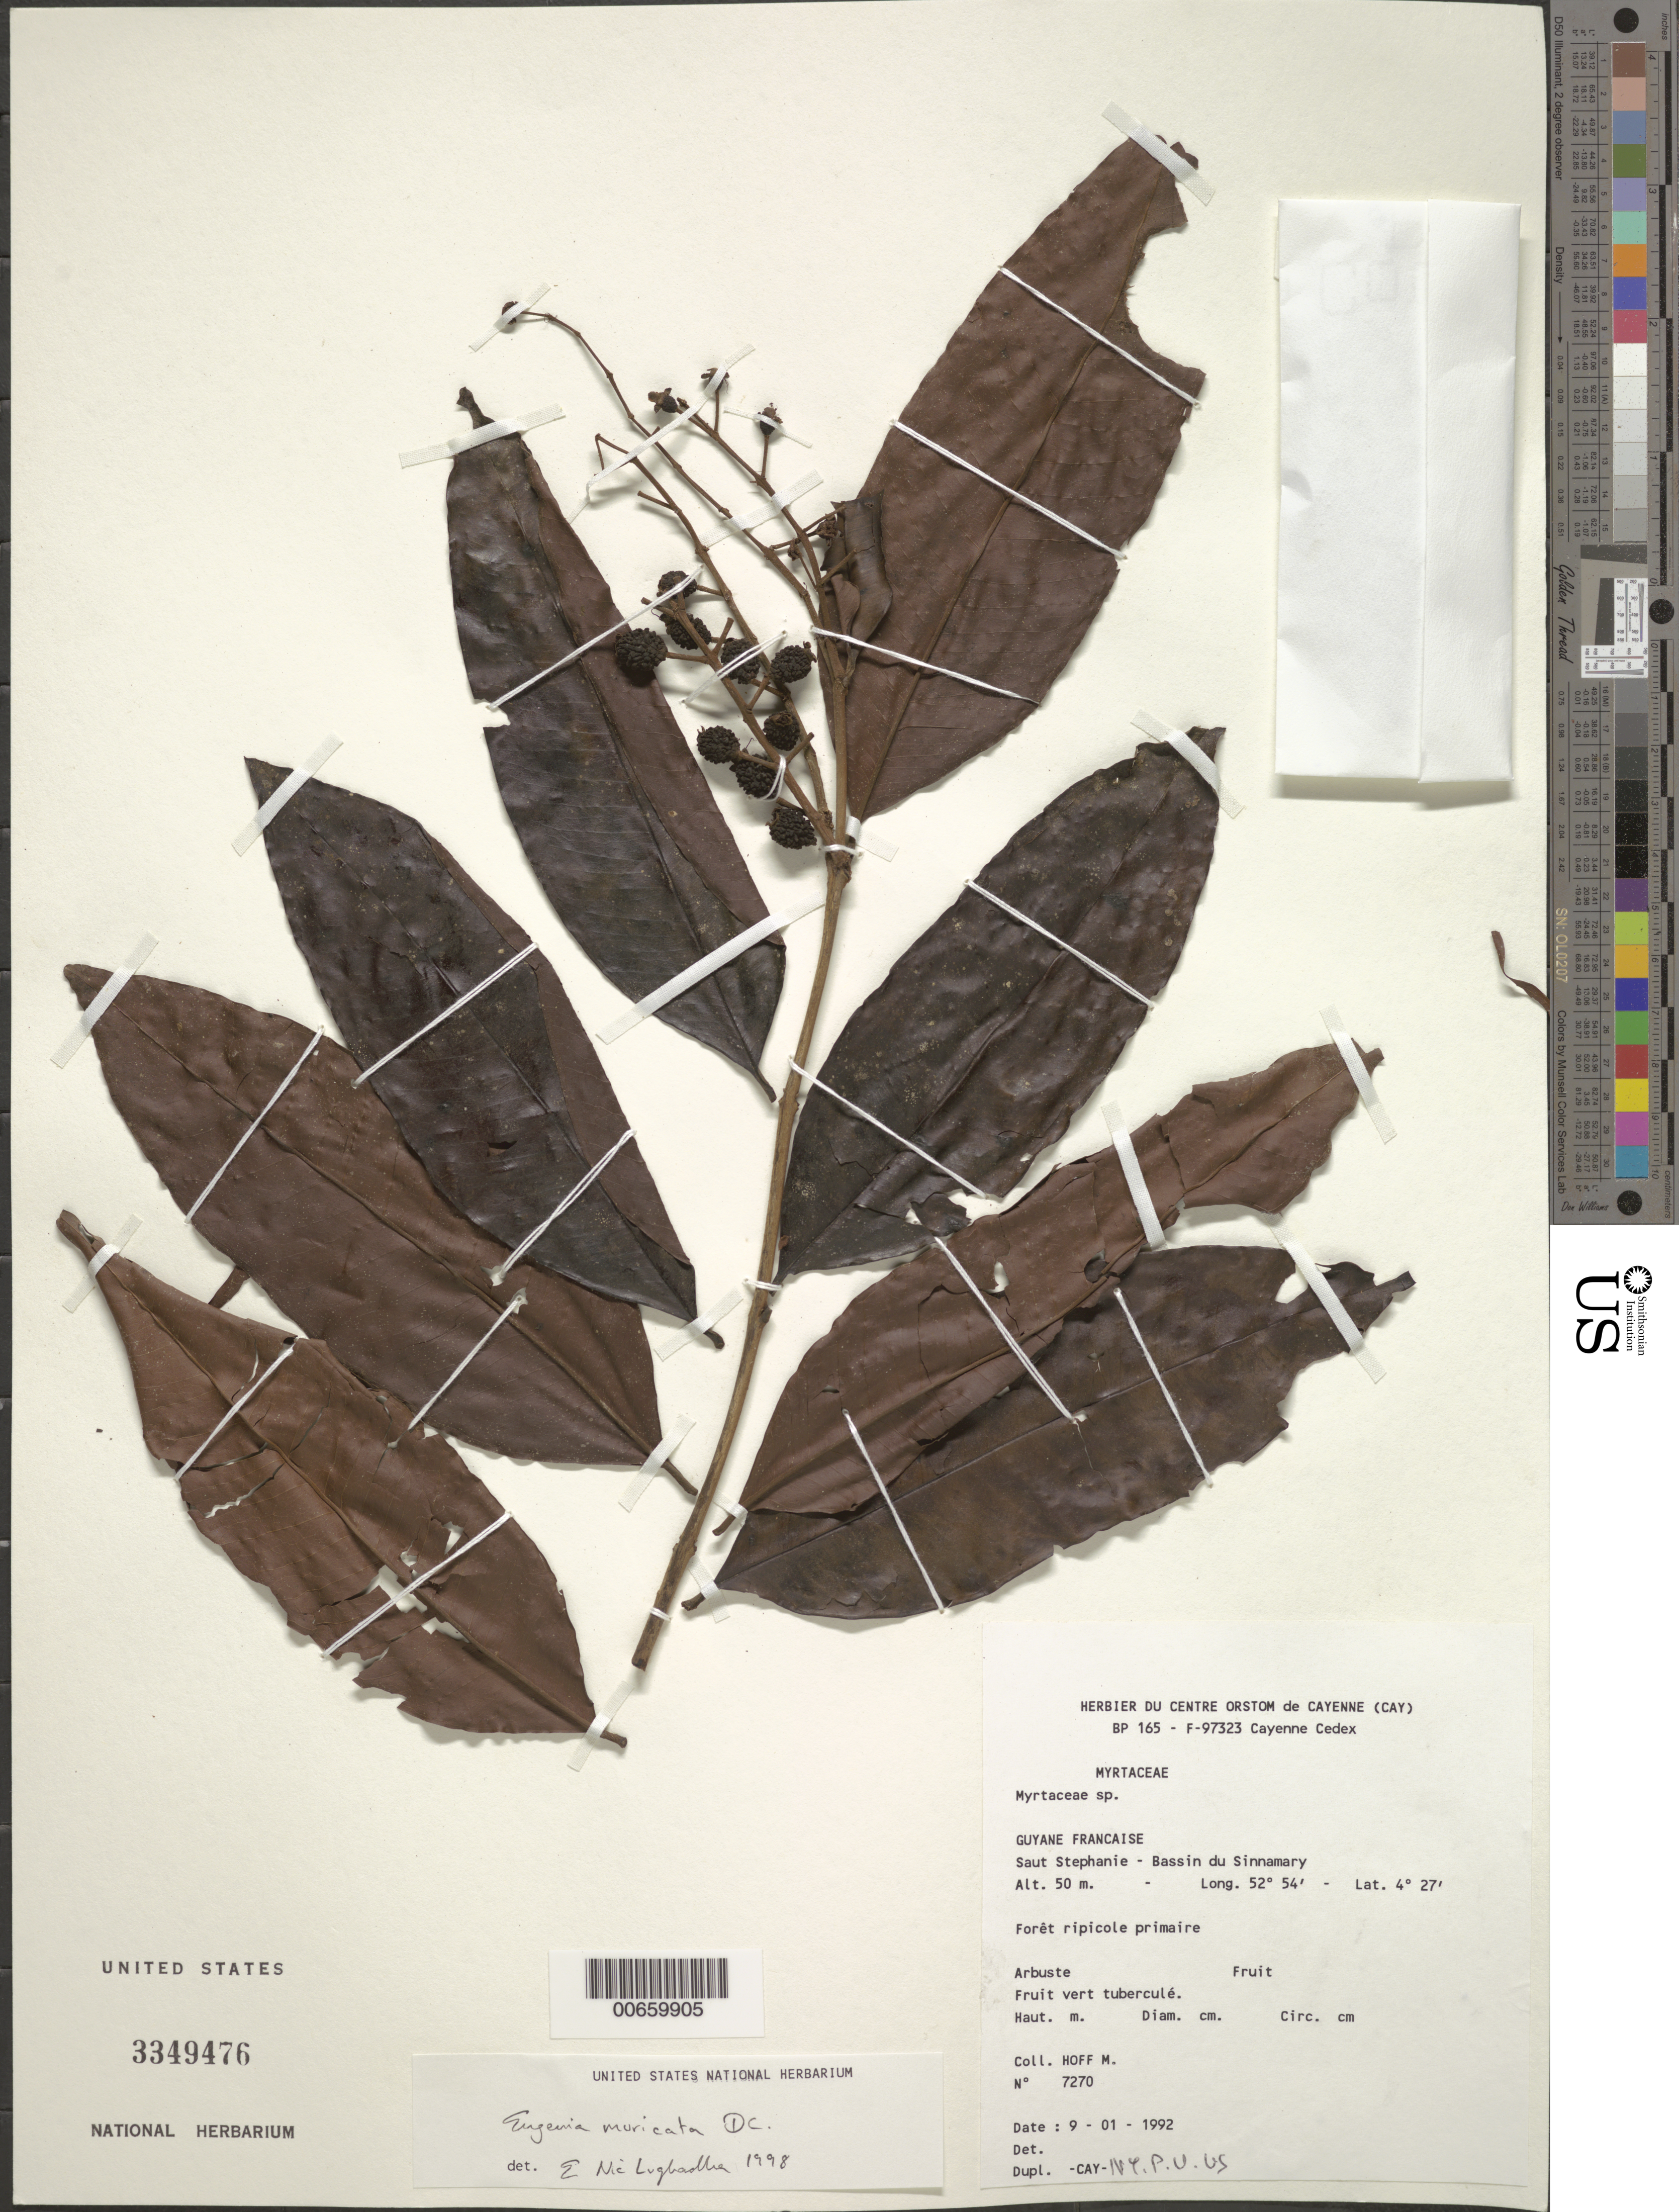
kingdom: Plantae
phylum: Tracheophyta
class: Magnoliopsida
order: Myrtales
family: Myrtaceae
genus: Eugenia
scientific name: Eugenia muricata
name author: DC.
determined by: Nic Lughadha, E. M.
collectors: M. Hoff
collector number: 7270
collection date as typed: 9-Jan-92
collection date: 1992-01-09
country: French Guiana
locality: Saut Stéphanie, Bassin du Sinnamary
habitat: Primary riparian forest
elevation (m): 50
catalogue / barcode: US 3349476